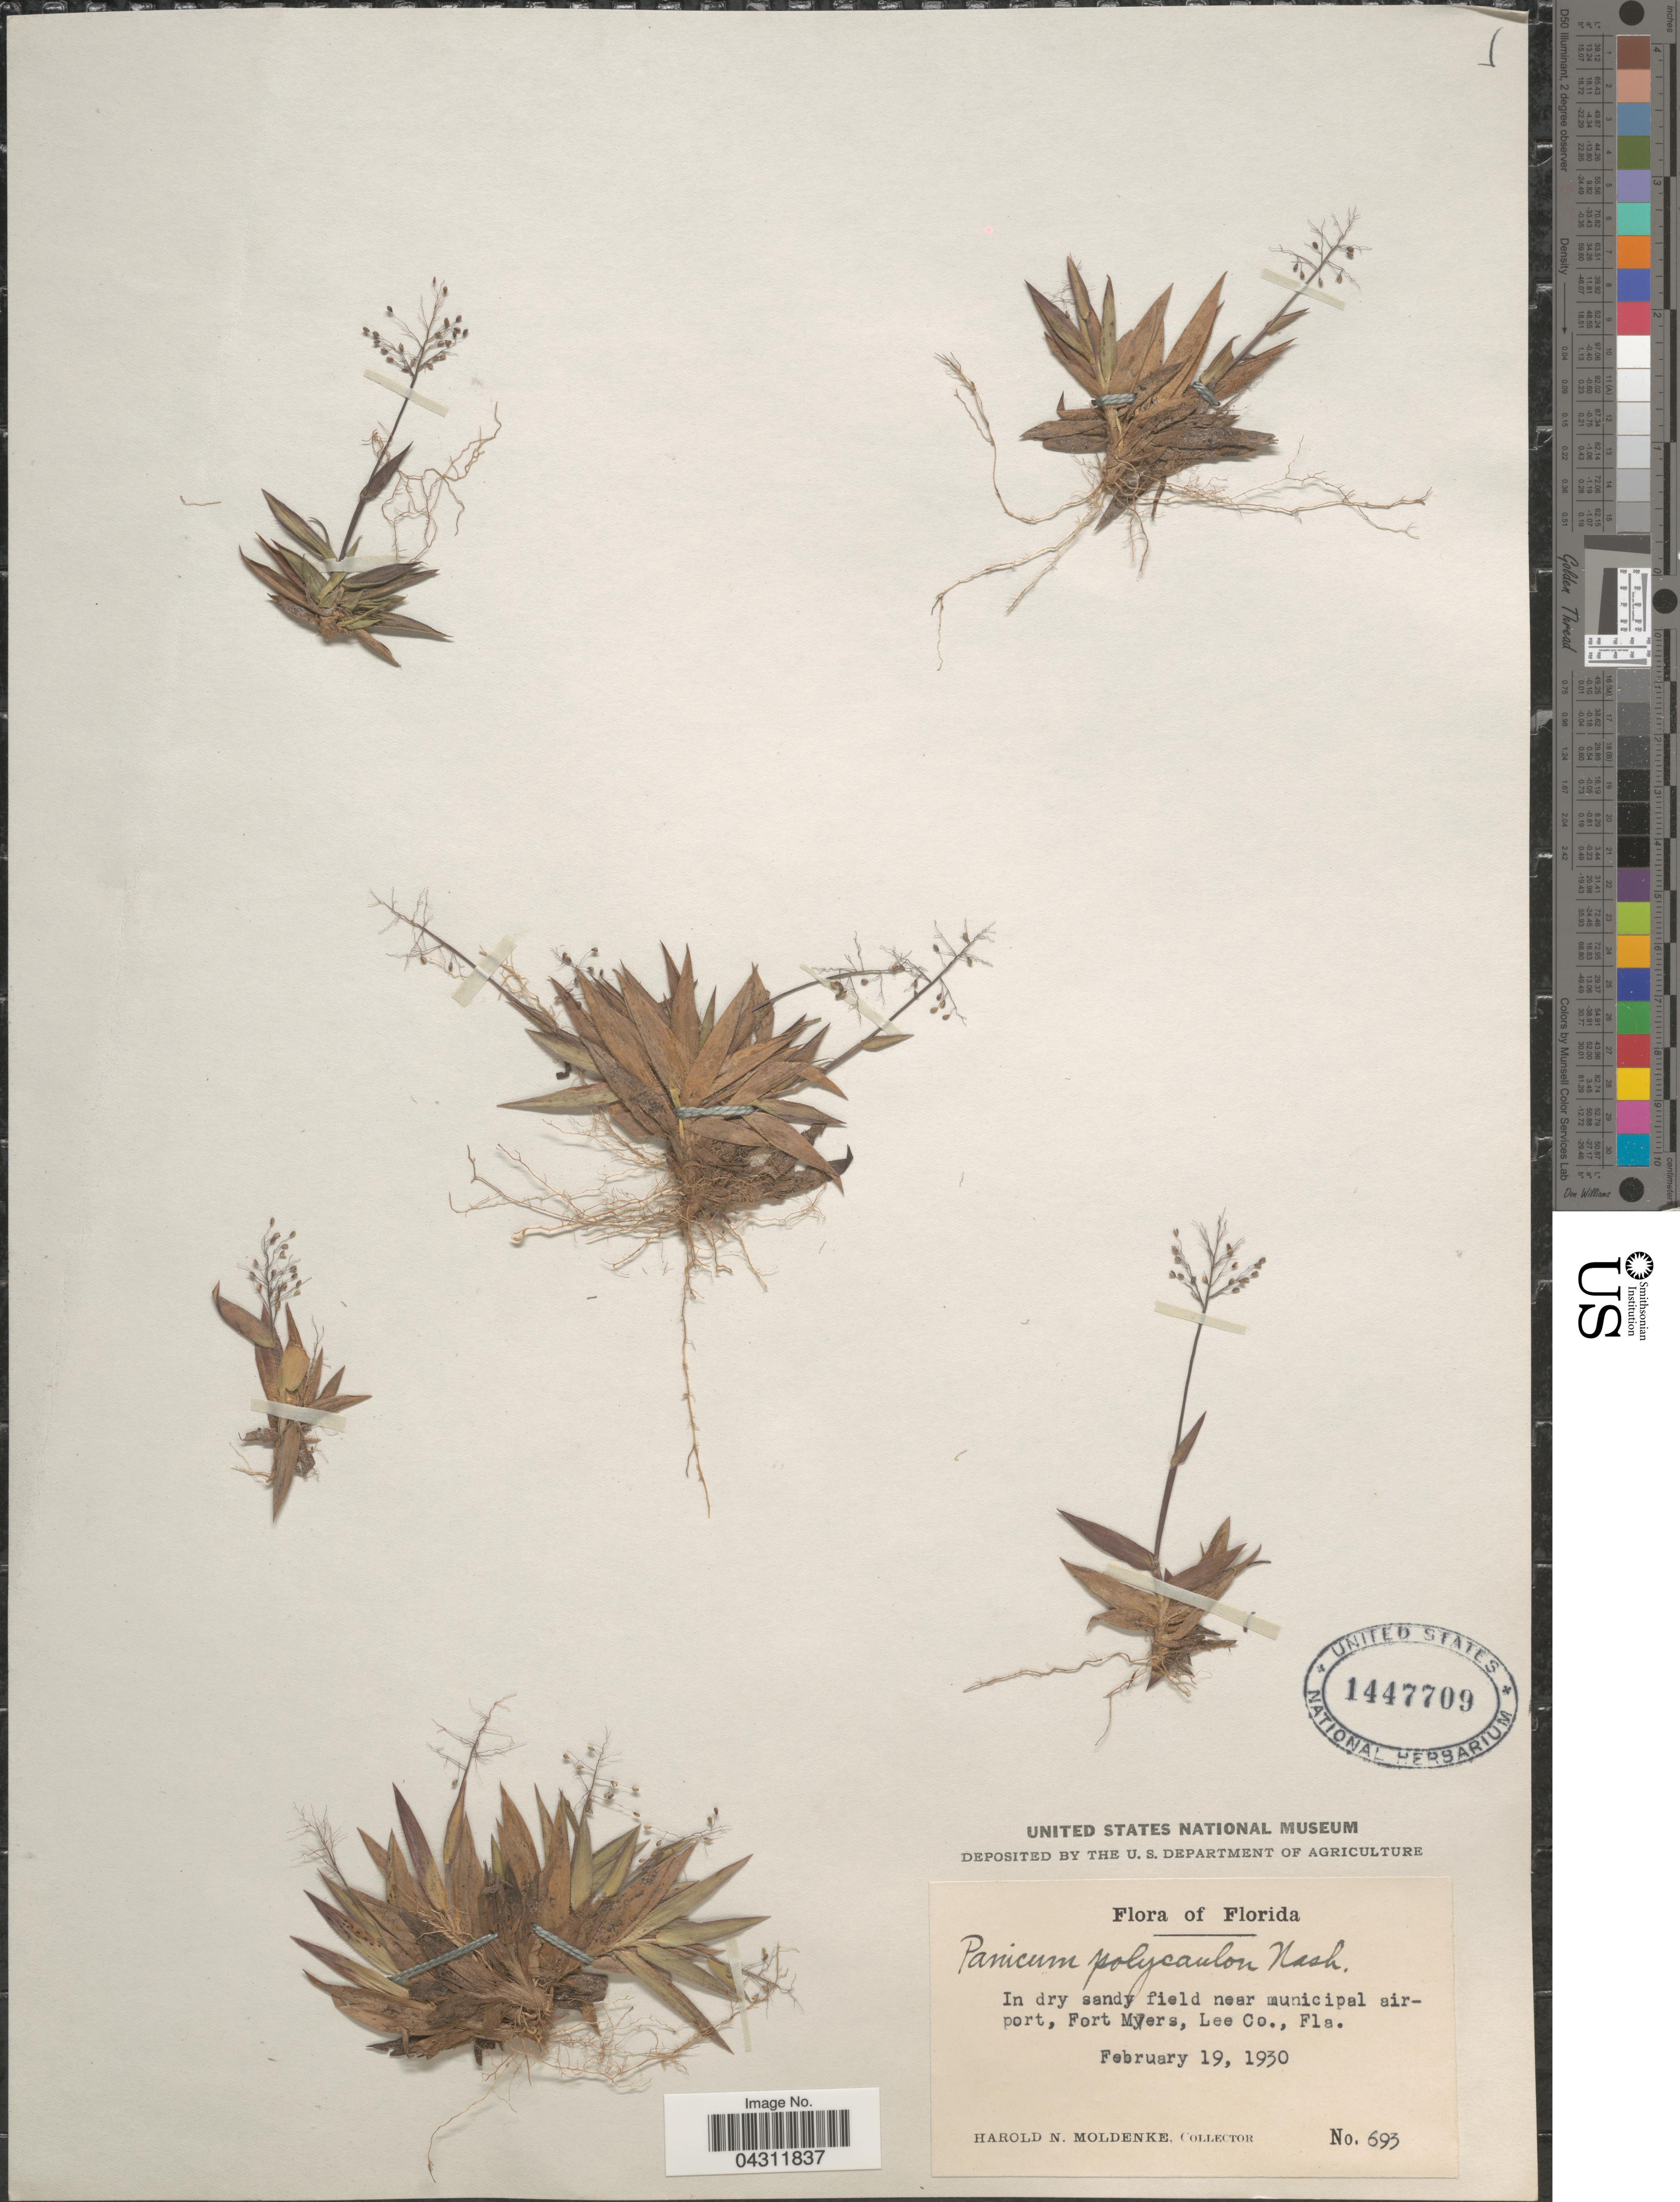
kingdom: Plantae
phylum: Tracheophyta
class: Liliopsida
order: Poales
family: Poaceae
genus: Dichanthelium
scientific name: Dichanthelium strigosum var. glabrescens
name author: (Griseb.) Freckmann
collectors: H. N. Moldenke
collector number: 693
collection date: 1930-02-19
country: United States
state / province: Florida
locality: In dry sandy field near municipal airport, Fort Myers, Lee Co.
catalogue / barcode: US 1447709